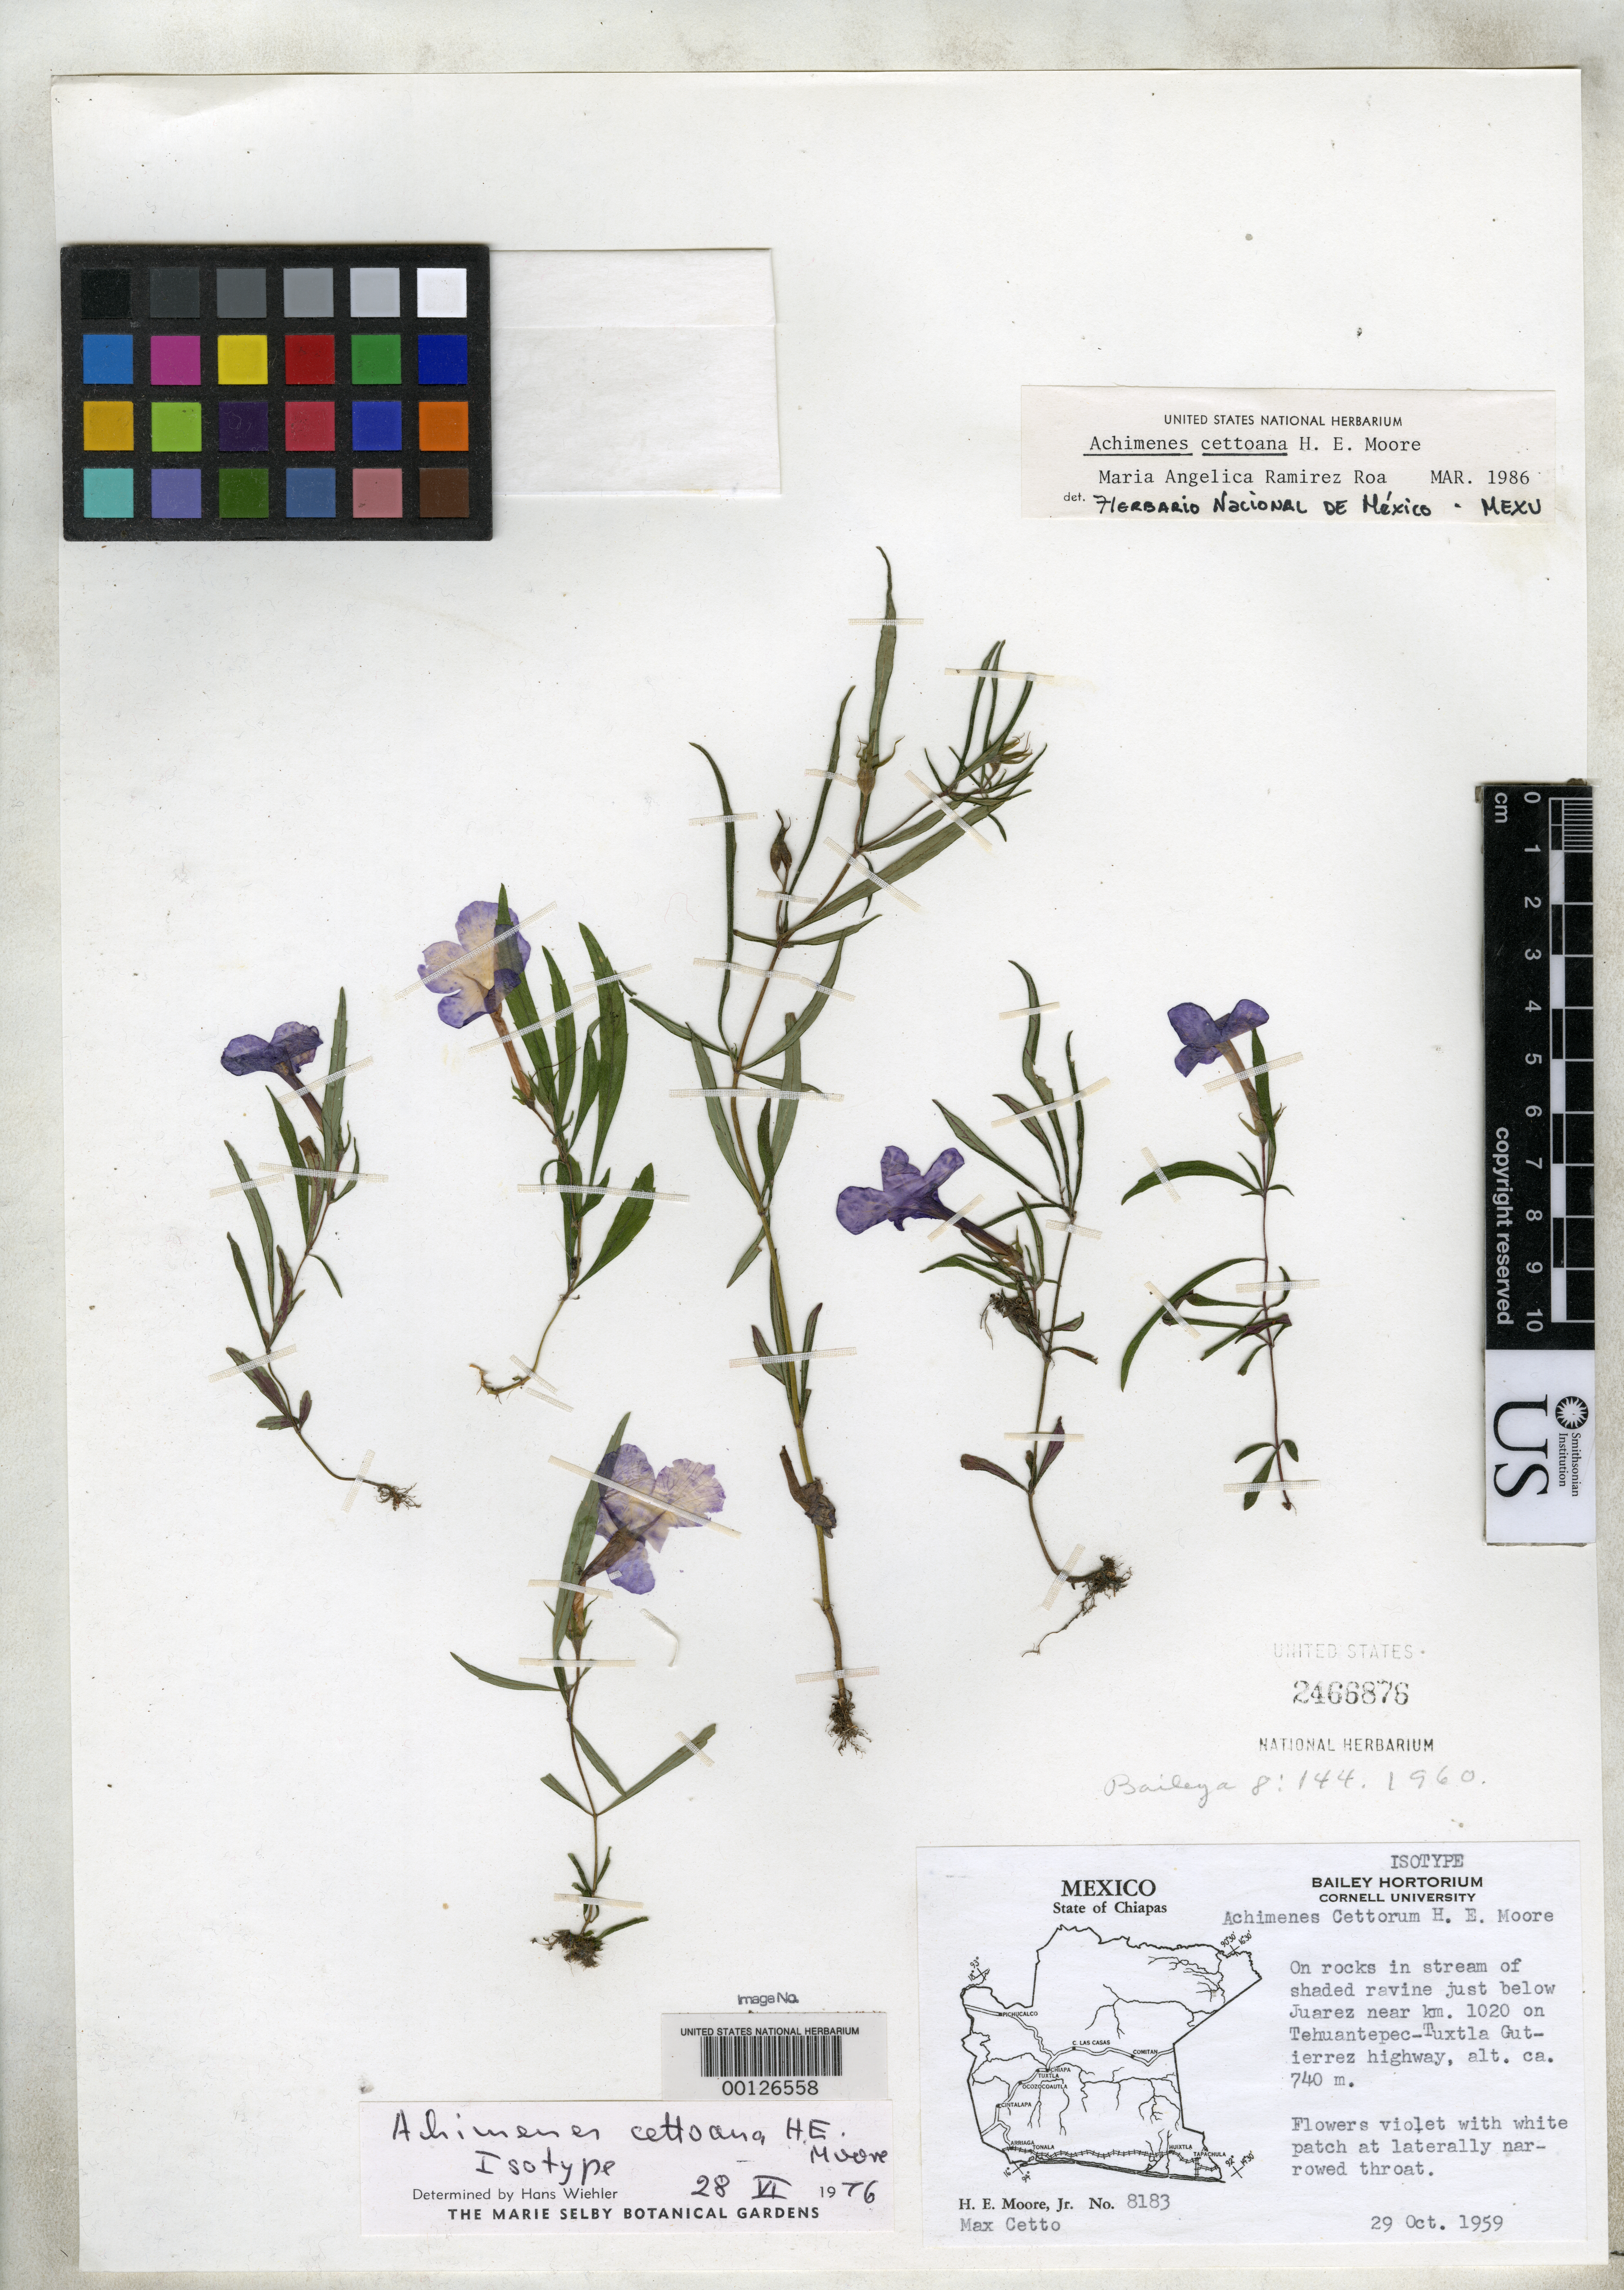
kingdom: Plantae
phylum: Tracheophyta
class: Magnoliopsida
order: Lamiales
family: Gesneriaceae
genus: Achimenes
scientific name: Achimenes cettoana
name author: H.E. Moore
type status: Isotype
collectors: H. E. Moore & M. Cetto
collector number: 8183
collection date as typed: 29 Oct 1959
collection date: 1959-10-29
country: Mexico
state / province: Chiapas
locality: Juarez.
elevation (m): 740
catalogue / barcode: US 2466876